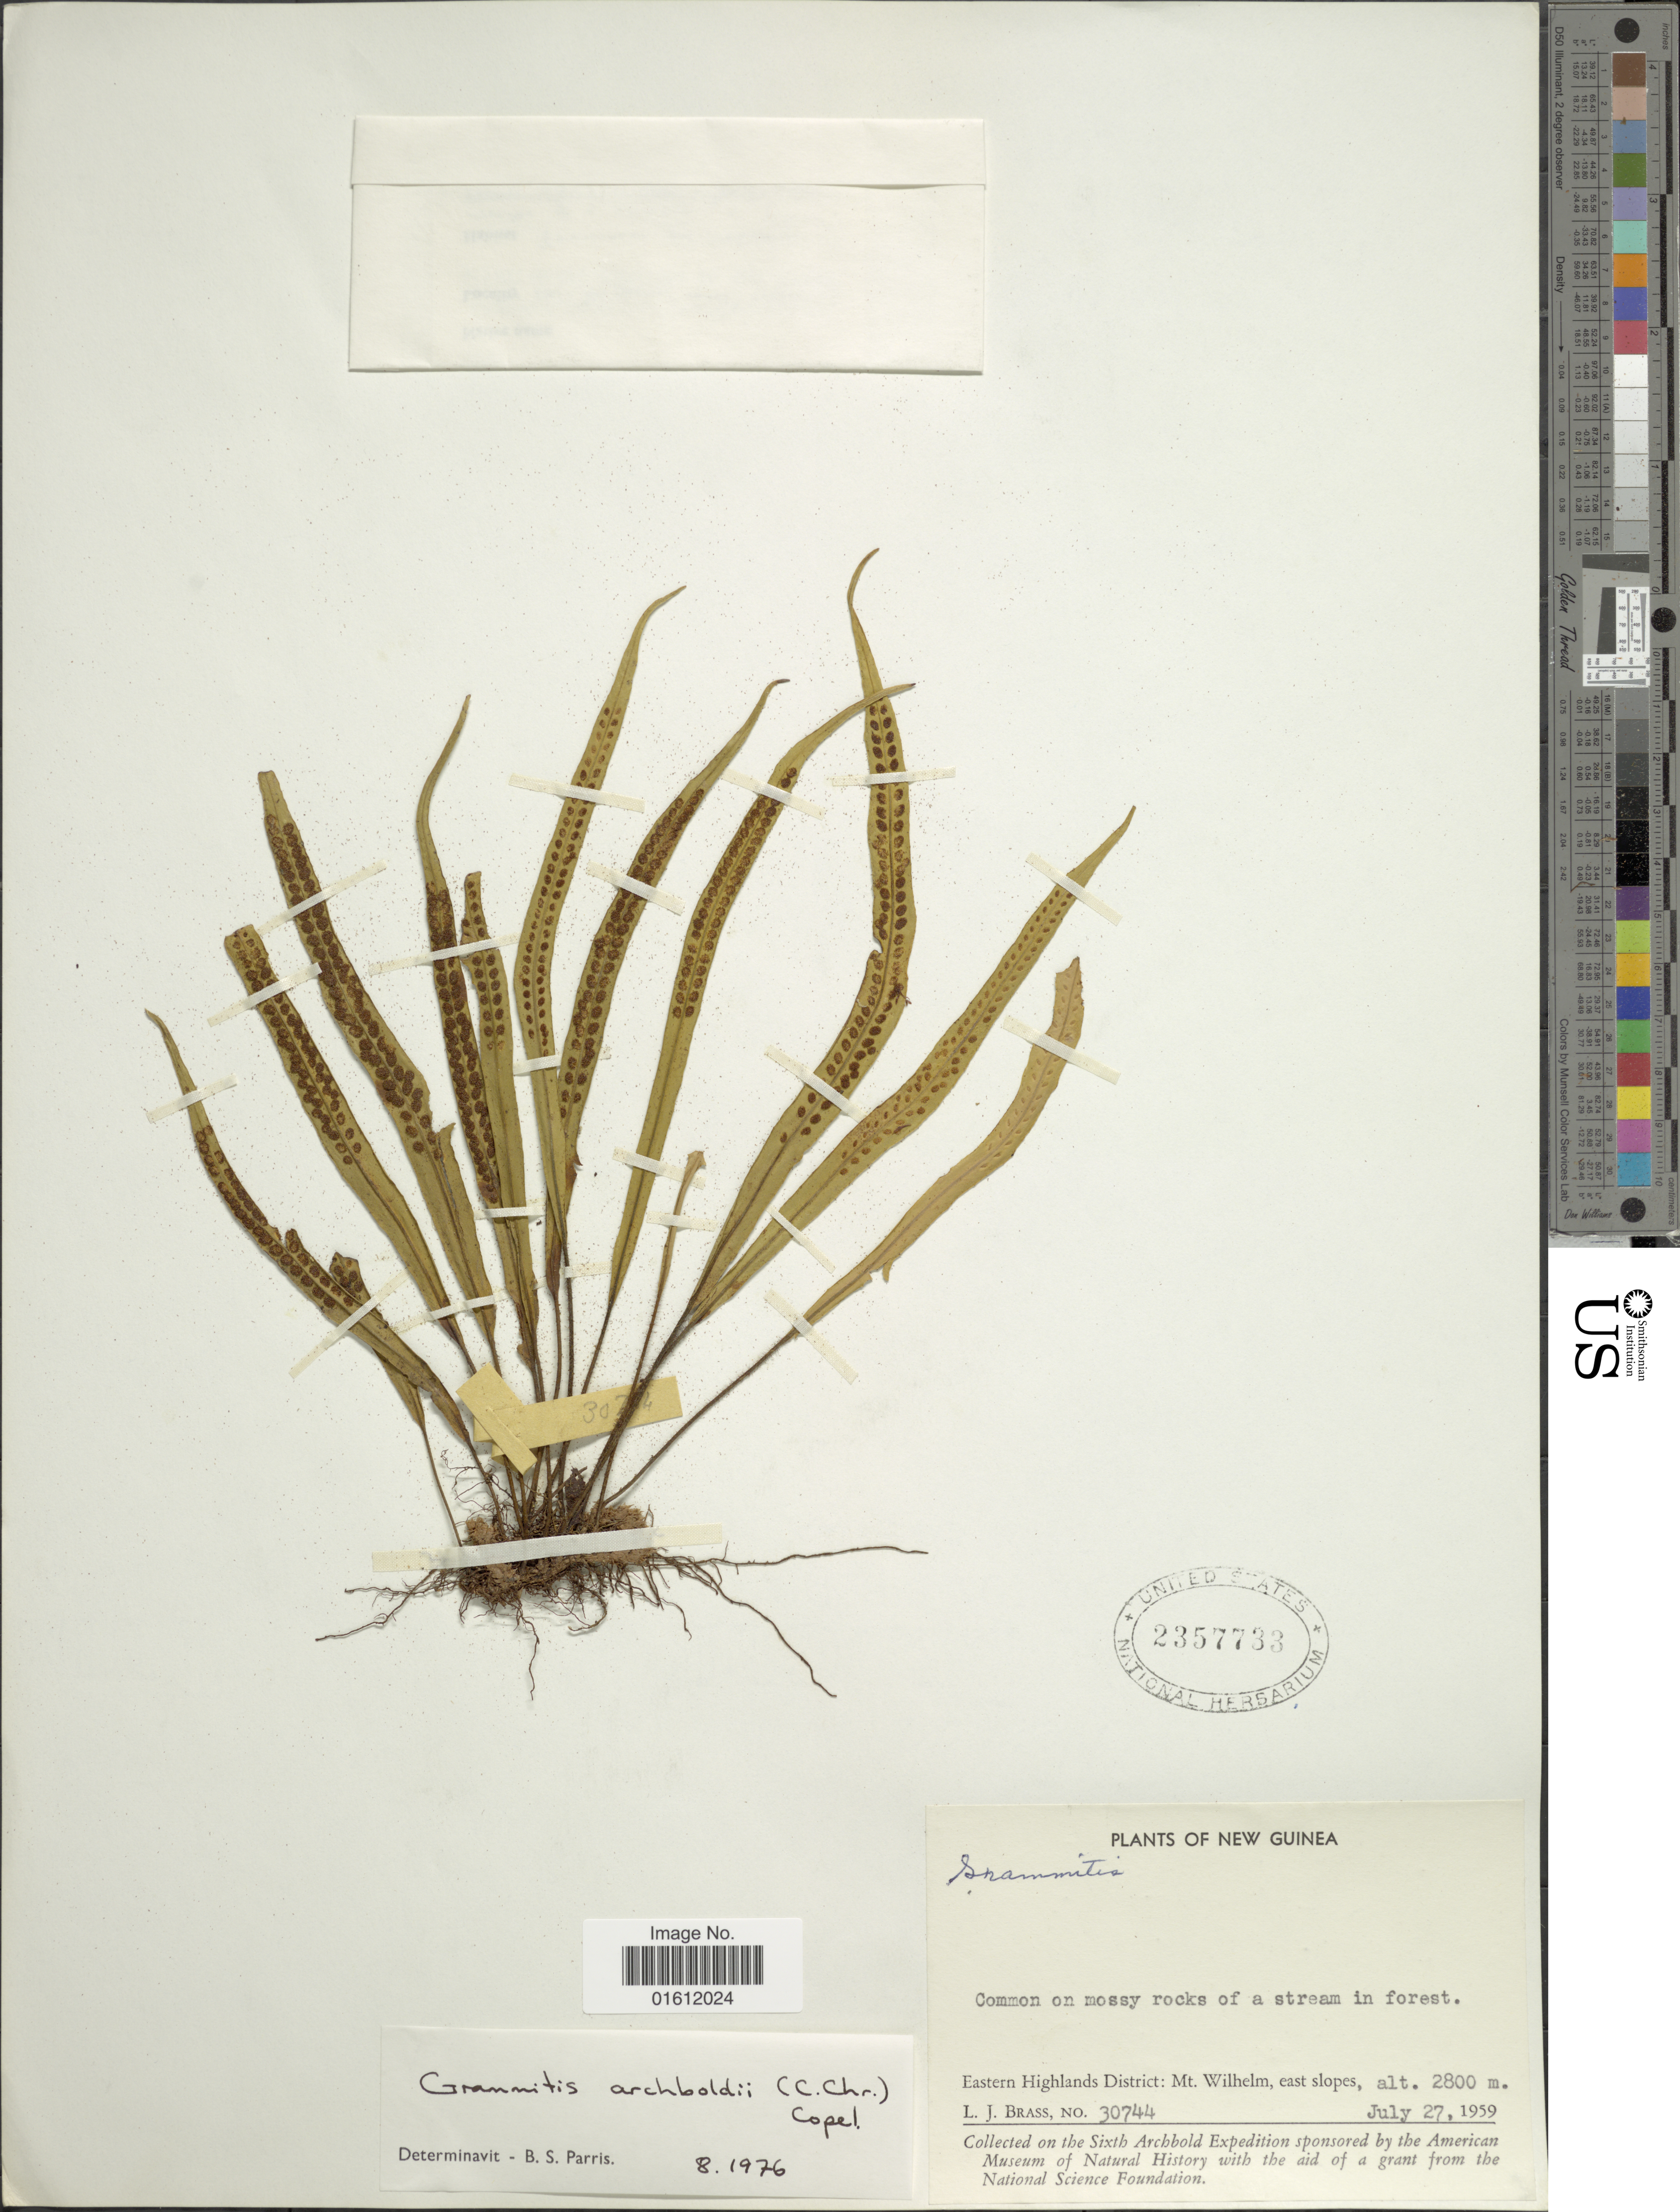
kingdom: Plantae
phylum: Tracheophyta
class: Polypodiopsida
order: Polypodiales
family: Polypodiaceae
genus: Oreogrammitis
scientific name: Oreogrammitis archboldii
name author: (C. Chr.) Parris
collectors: L. J. Brass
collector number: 30744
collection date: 1959-07-27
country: Papua New Guinea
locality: New Guinea, Eastern Highlands District: Mt Wilhelm, east slopes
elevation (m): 2800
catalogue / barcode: US 2357733